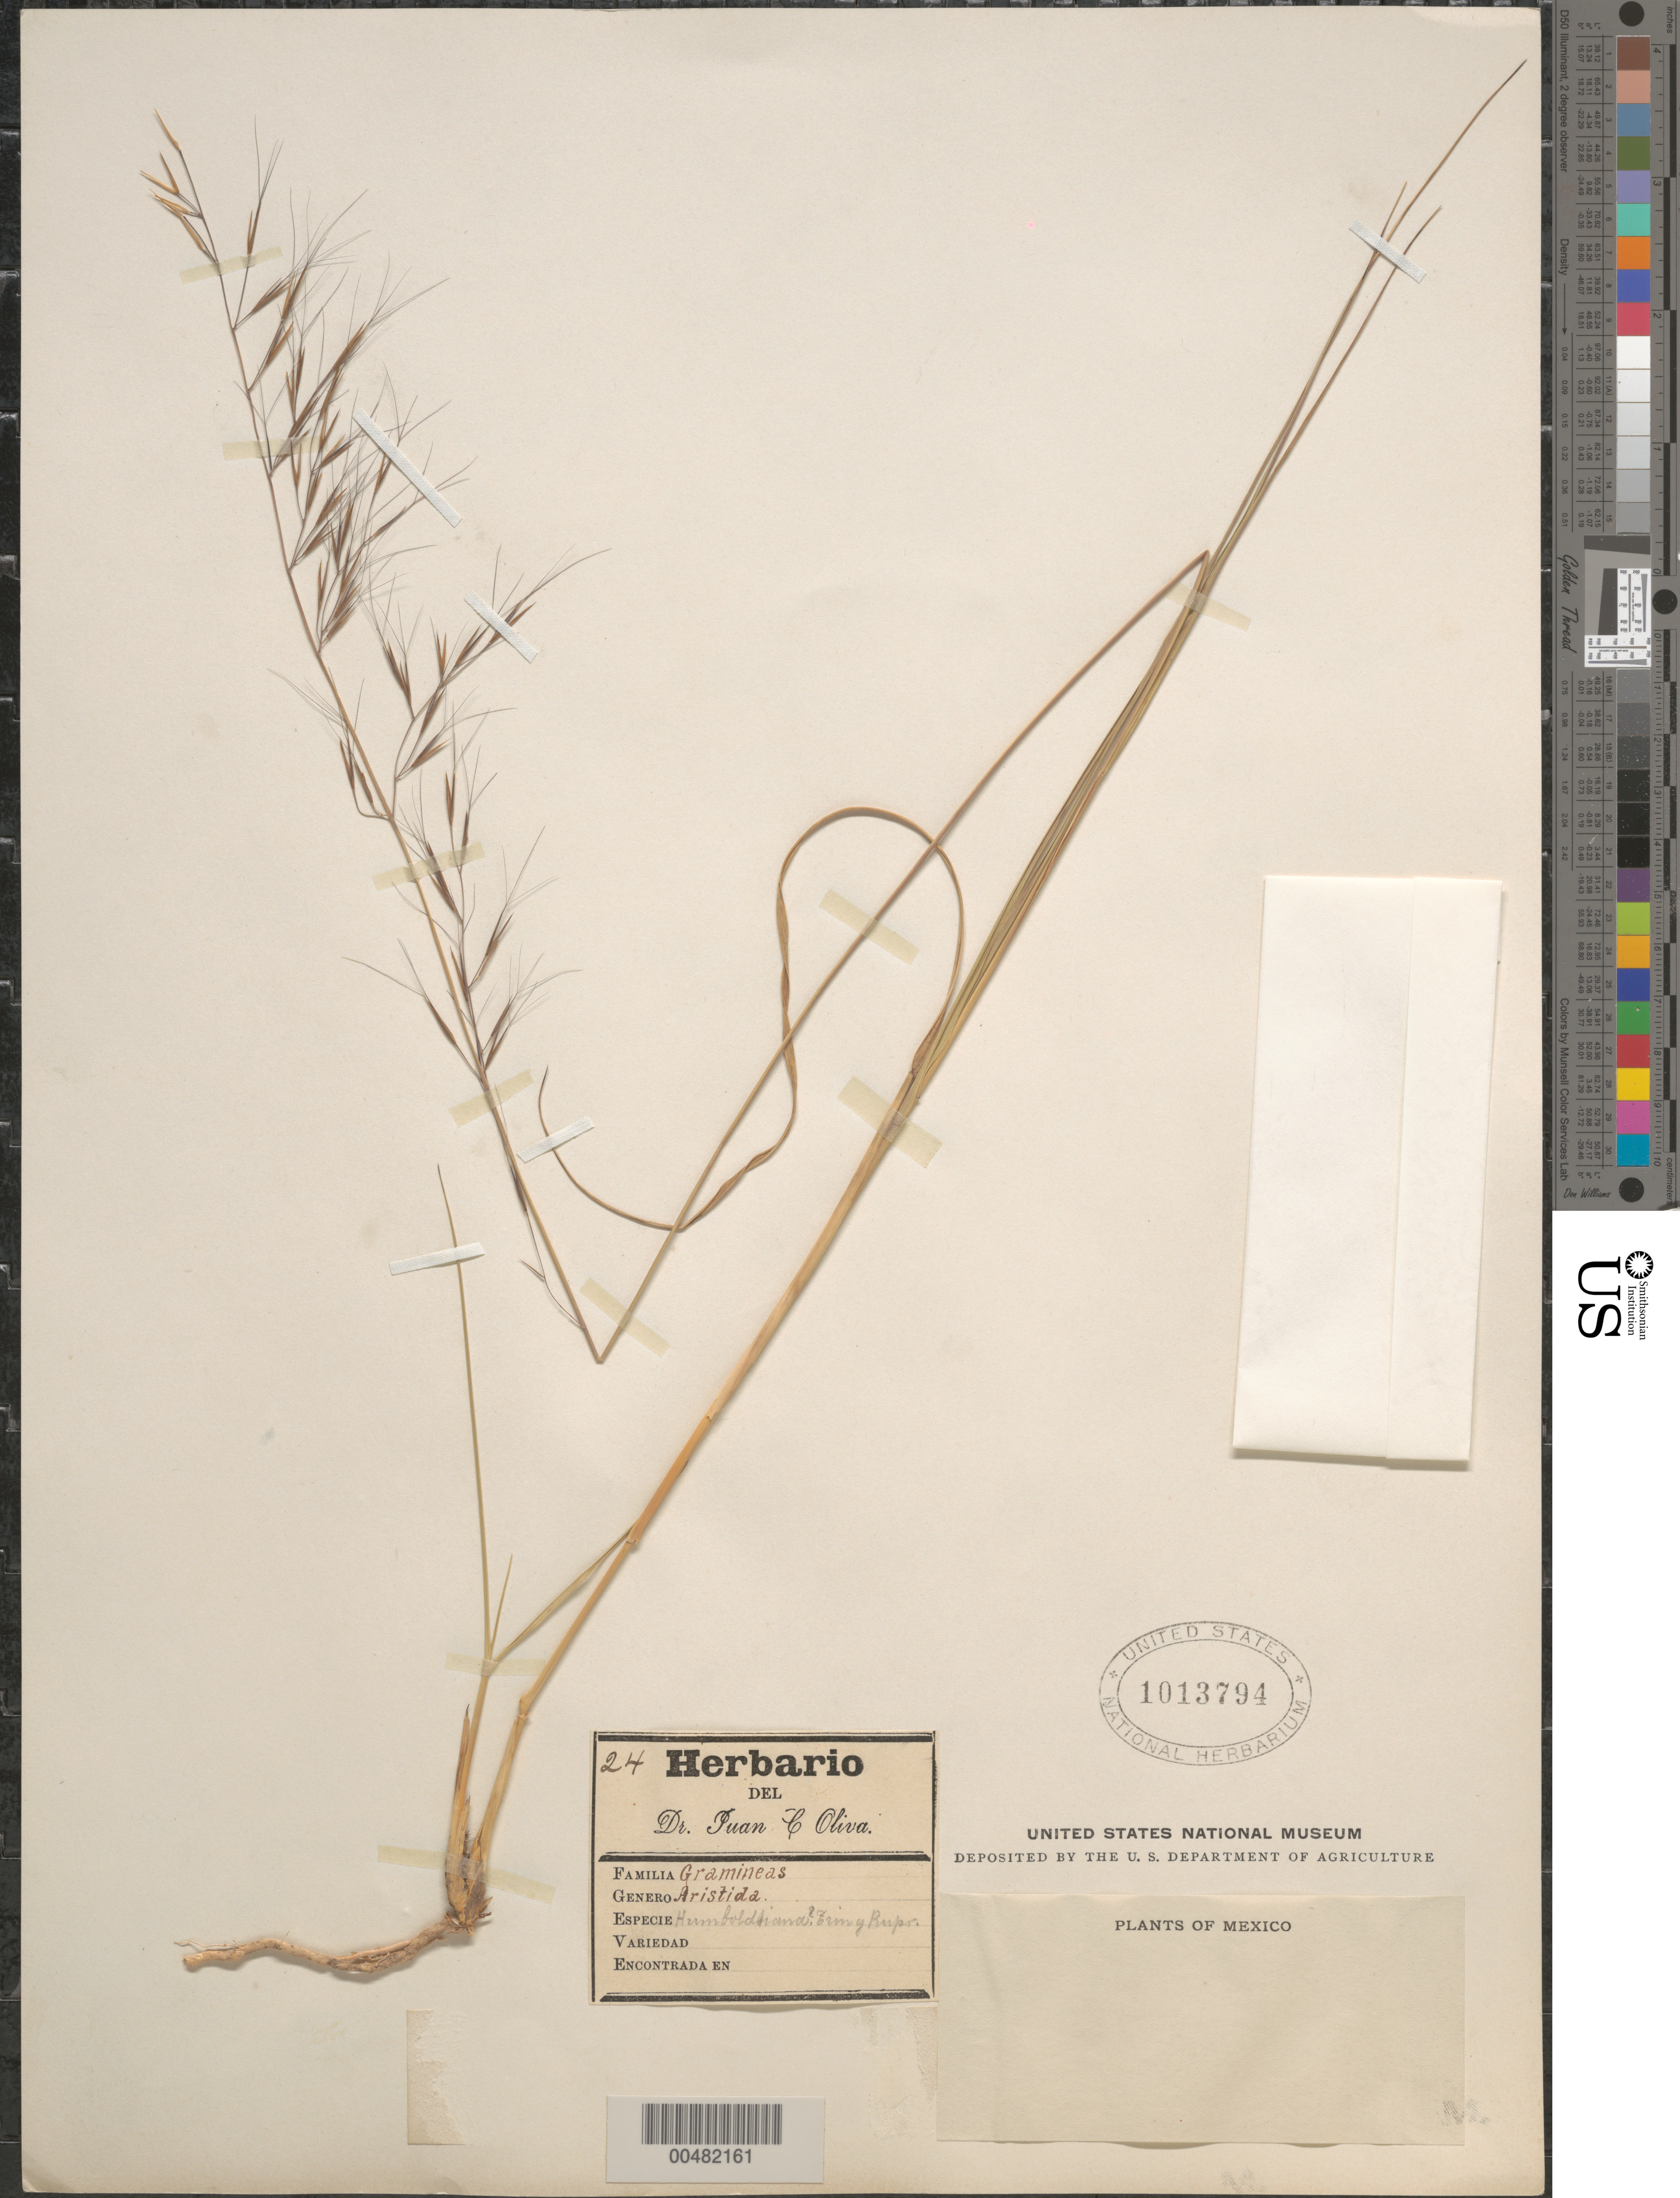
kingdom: Plantae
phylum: Tracheophyta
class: Liliopsida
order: Poales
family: Poaceae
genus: Aristida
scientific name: Aristida sp.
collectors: J. C. Oliva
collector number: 24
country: Mexico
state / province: Durango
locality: San Ramon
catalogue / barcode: US 1013794